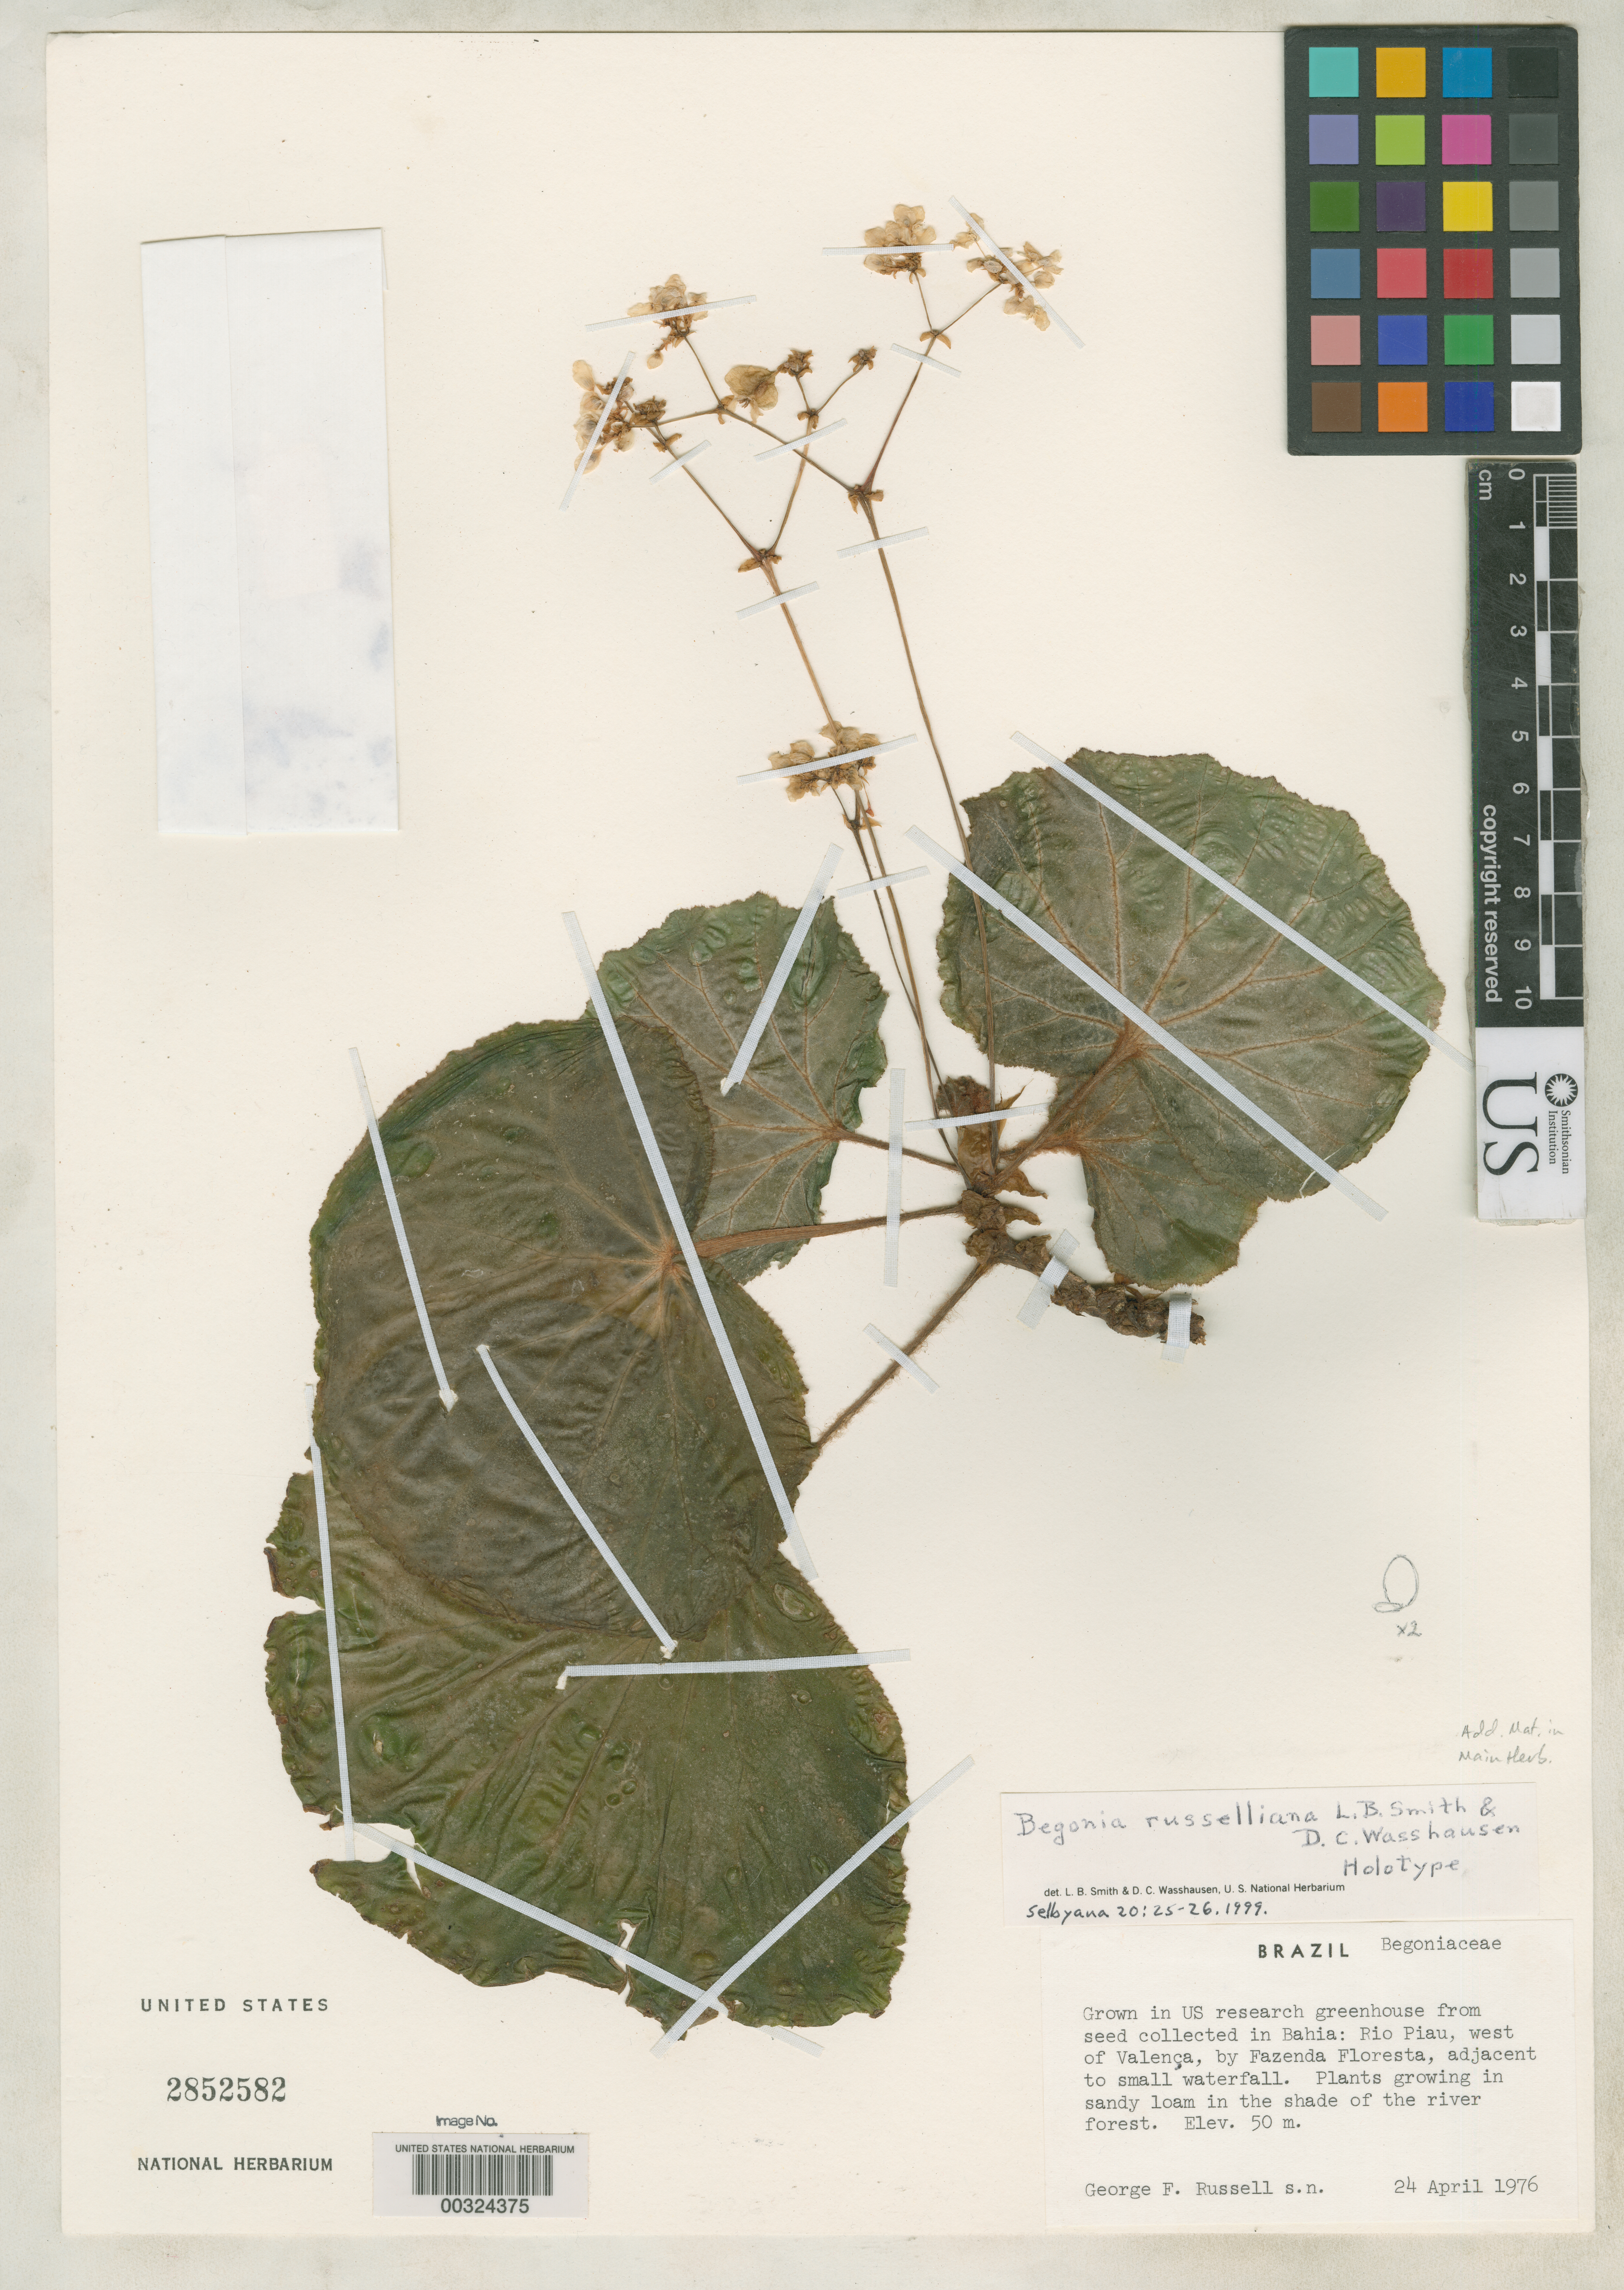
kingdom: Plantae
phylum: Tracheophyta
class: Magnoliopsida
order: Cucurbitales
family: Begoniaceae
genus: Begonia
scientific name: Begonia russelliana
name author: L.B. Sm. ex S.F. Sm. & Wassh.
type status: Holotype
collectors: G. Russell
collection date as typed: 24 Apr 1976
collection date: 1976-04-24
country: Brazil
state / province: Bahia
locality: Rio Piau, W of Valenca, Fazenda Floresta, adjacent to small waterfall.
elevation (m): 50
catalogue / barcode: US 2852582